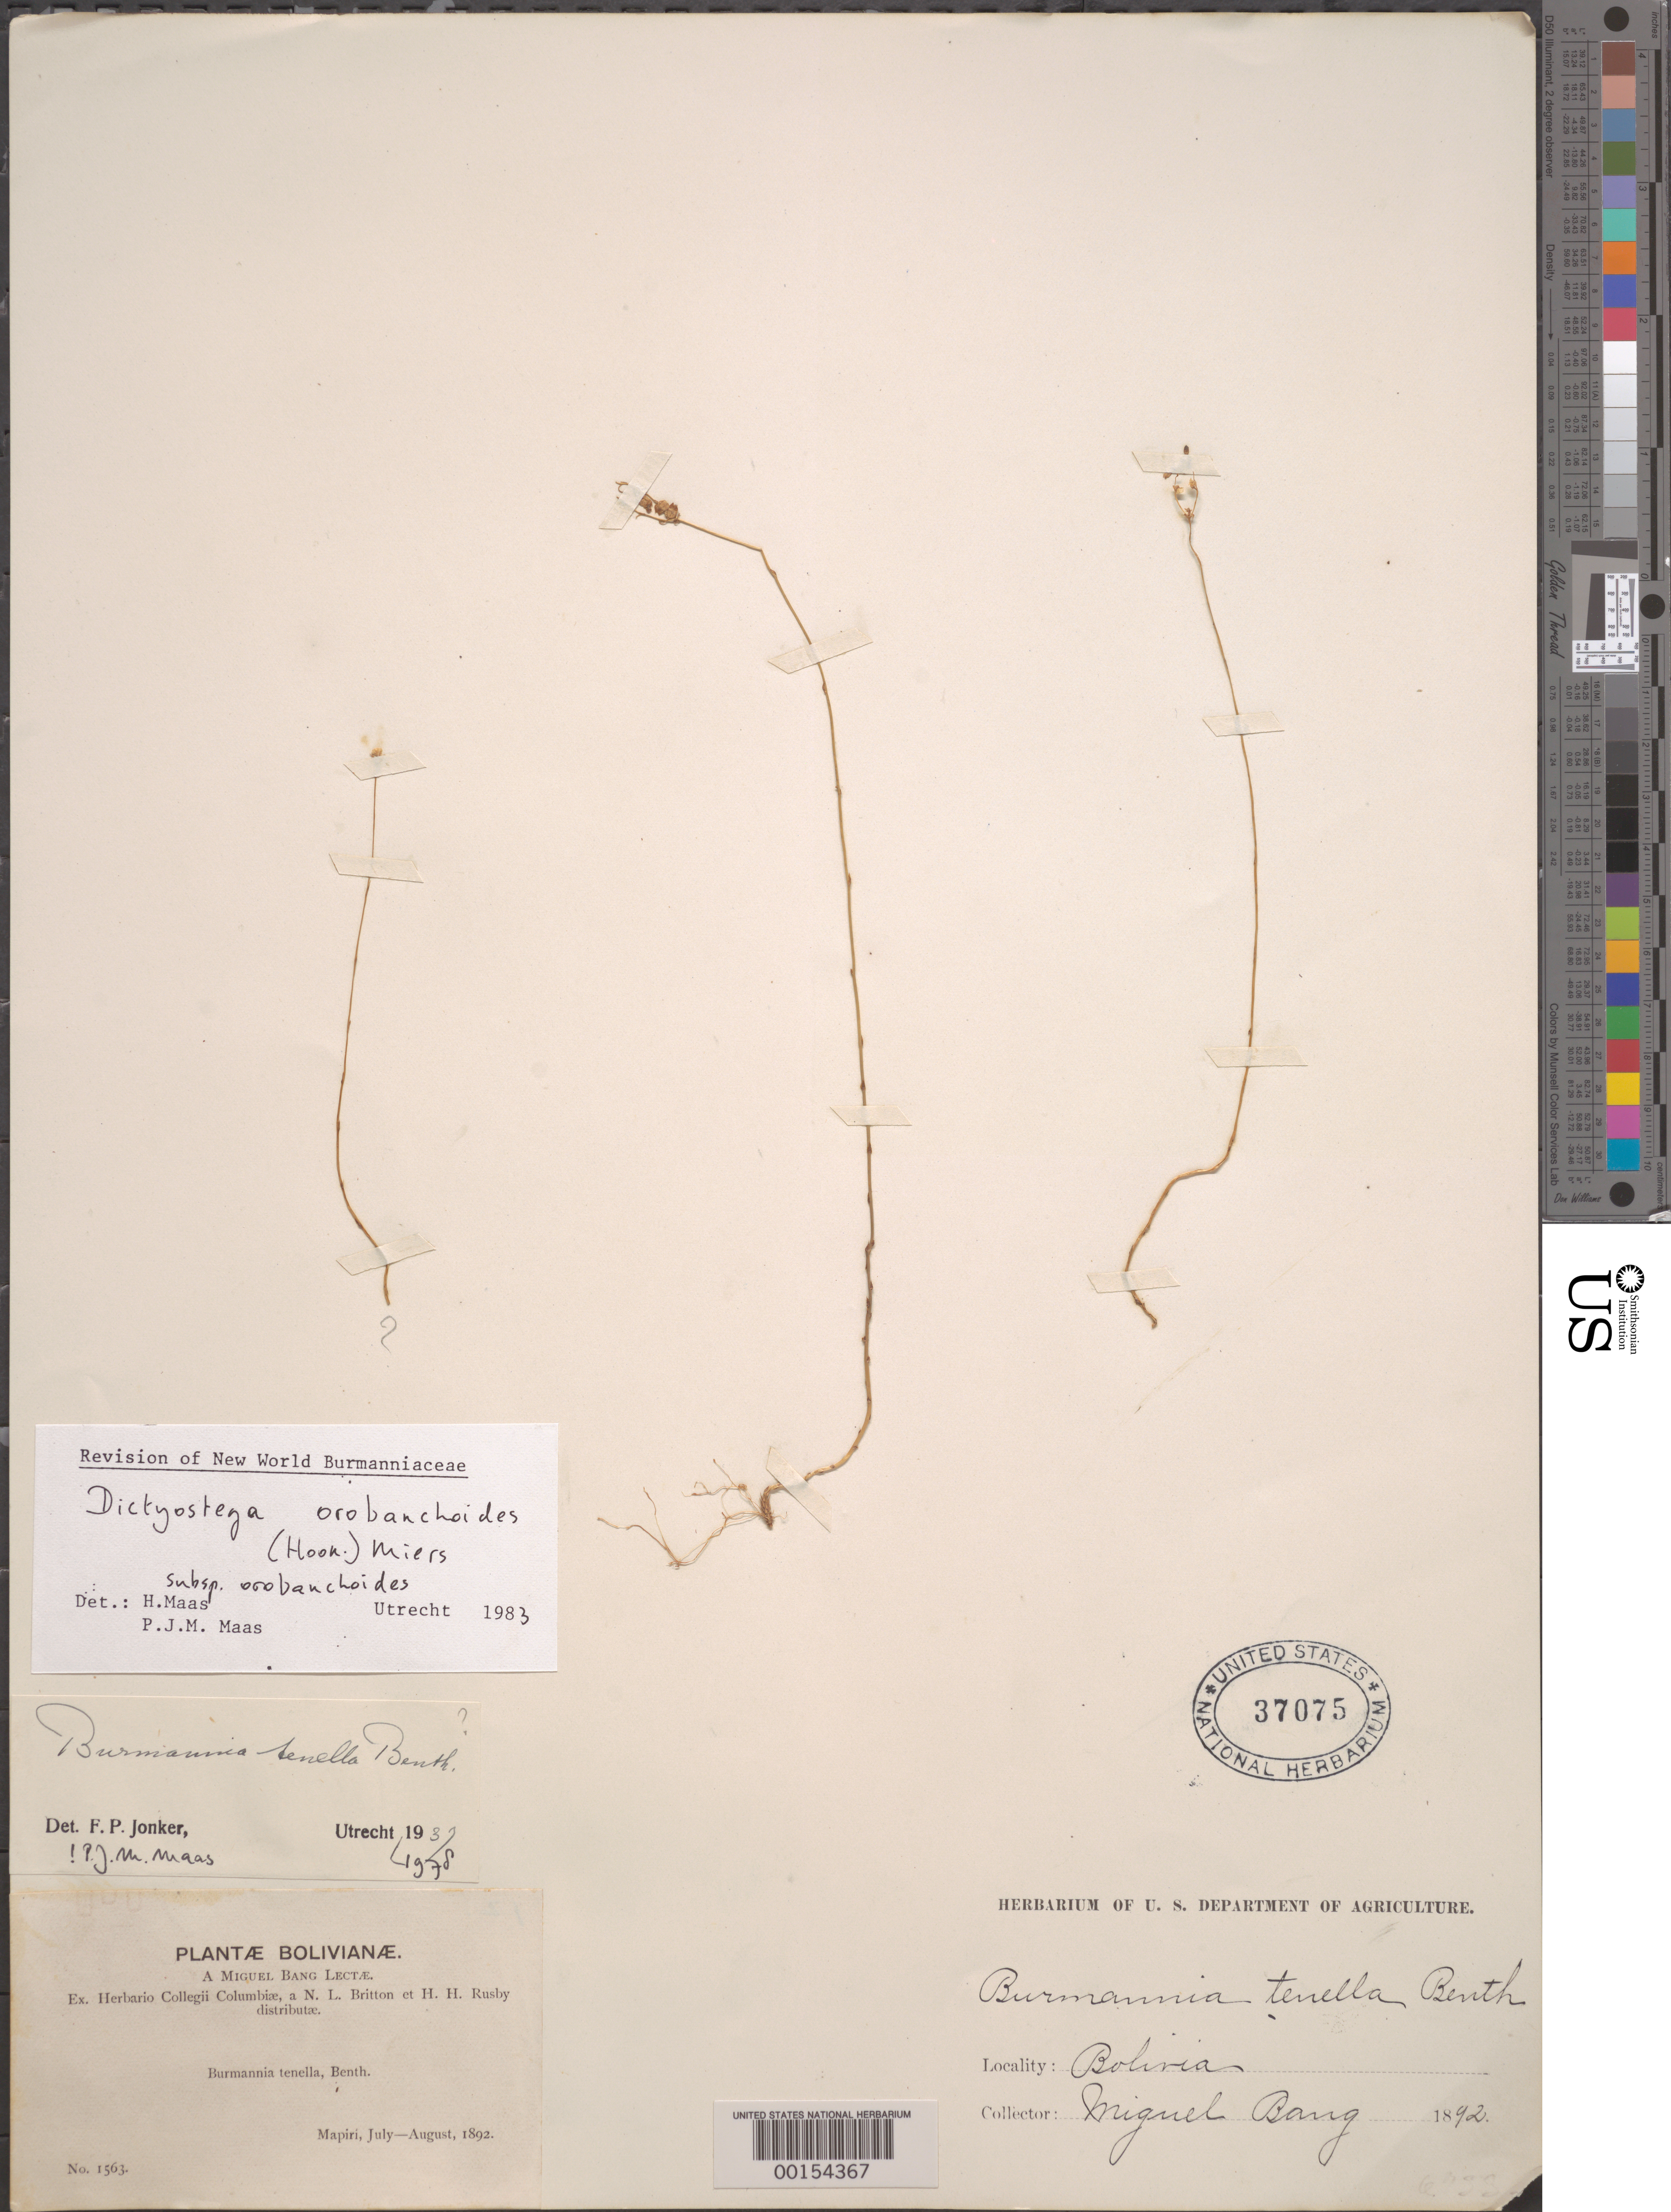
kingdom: Plantae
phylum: Tracheophyta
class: Liliopsida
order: Dioscoreales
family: Burmanniaceae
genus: Dictyostega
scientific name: Dictyostega orobanchoides subsp. orobanchoides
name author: (Hook.) Miers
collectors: M. Bang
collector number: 1563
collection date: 1892-07/1892-08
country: Bolivia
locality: Mapiri.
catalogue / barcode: US 37075